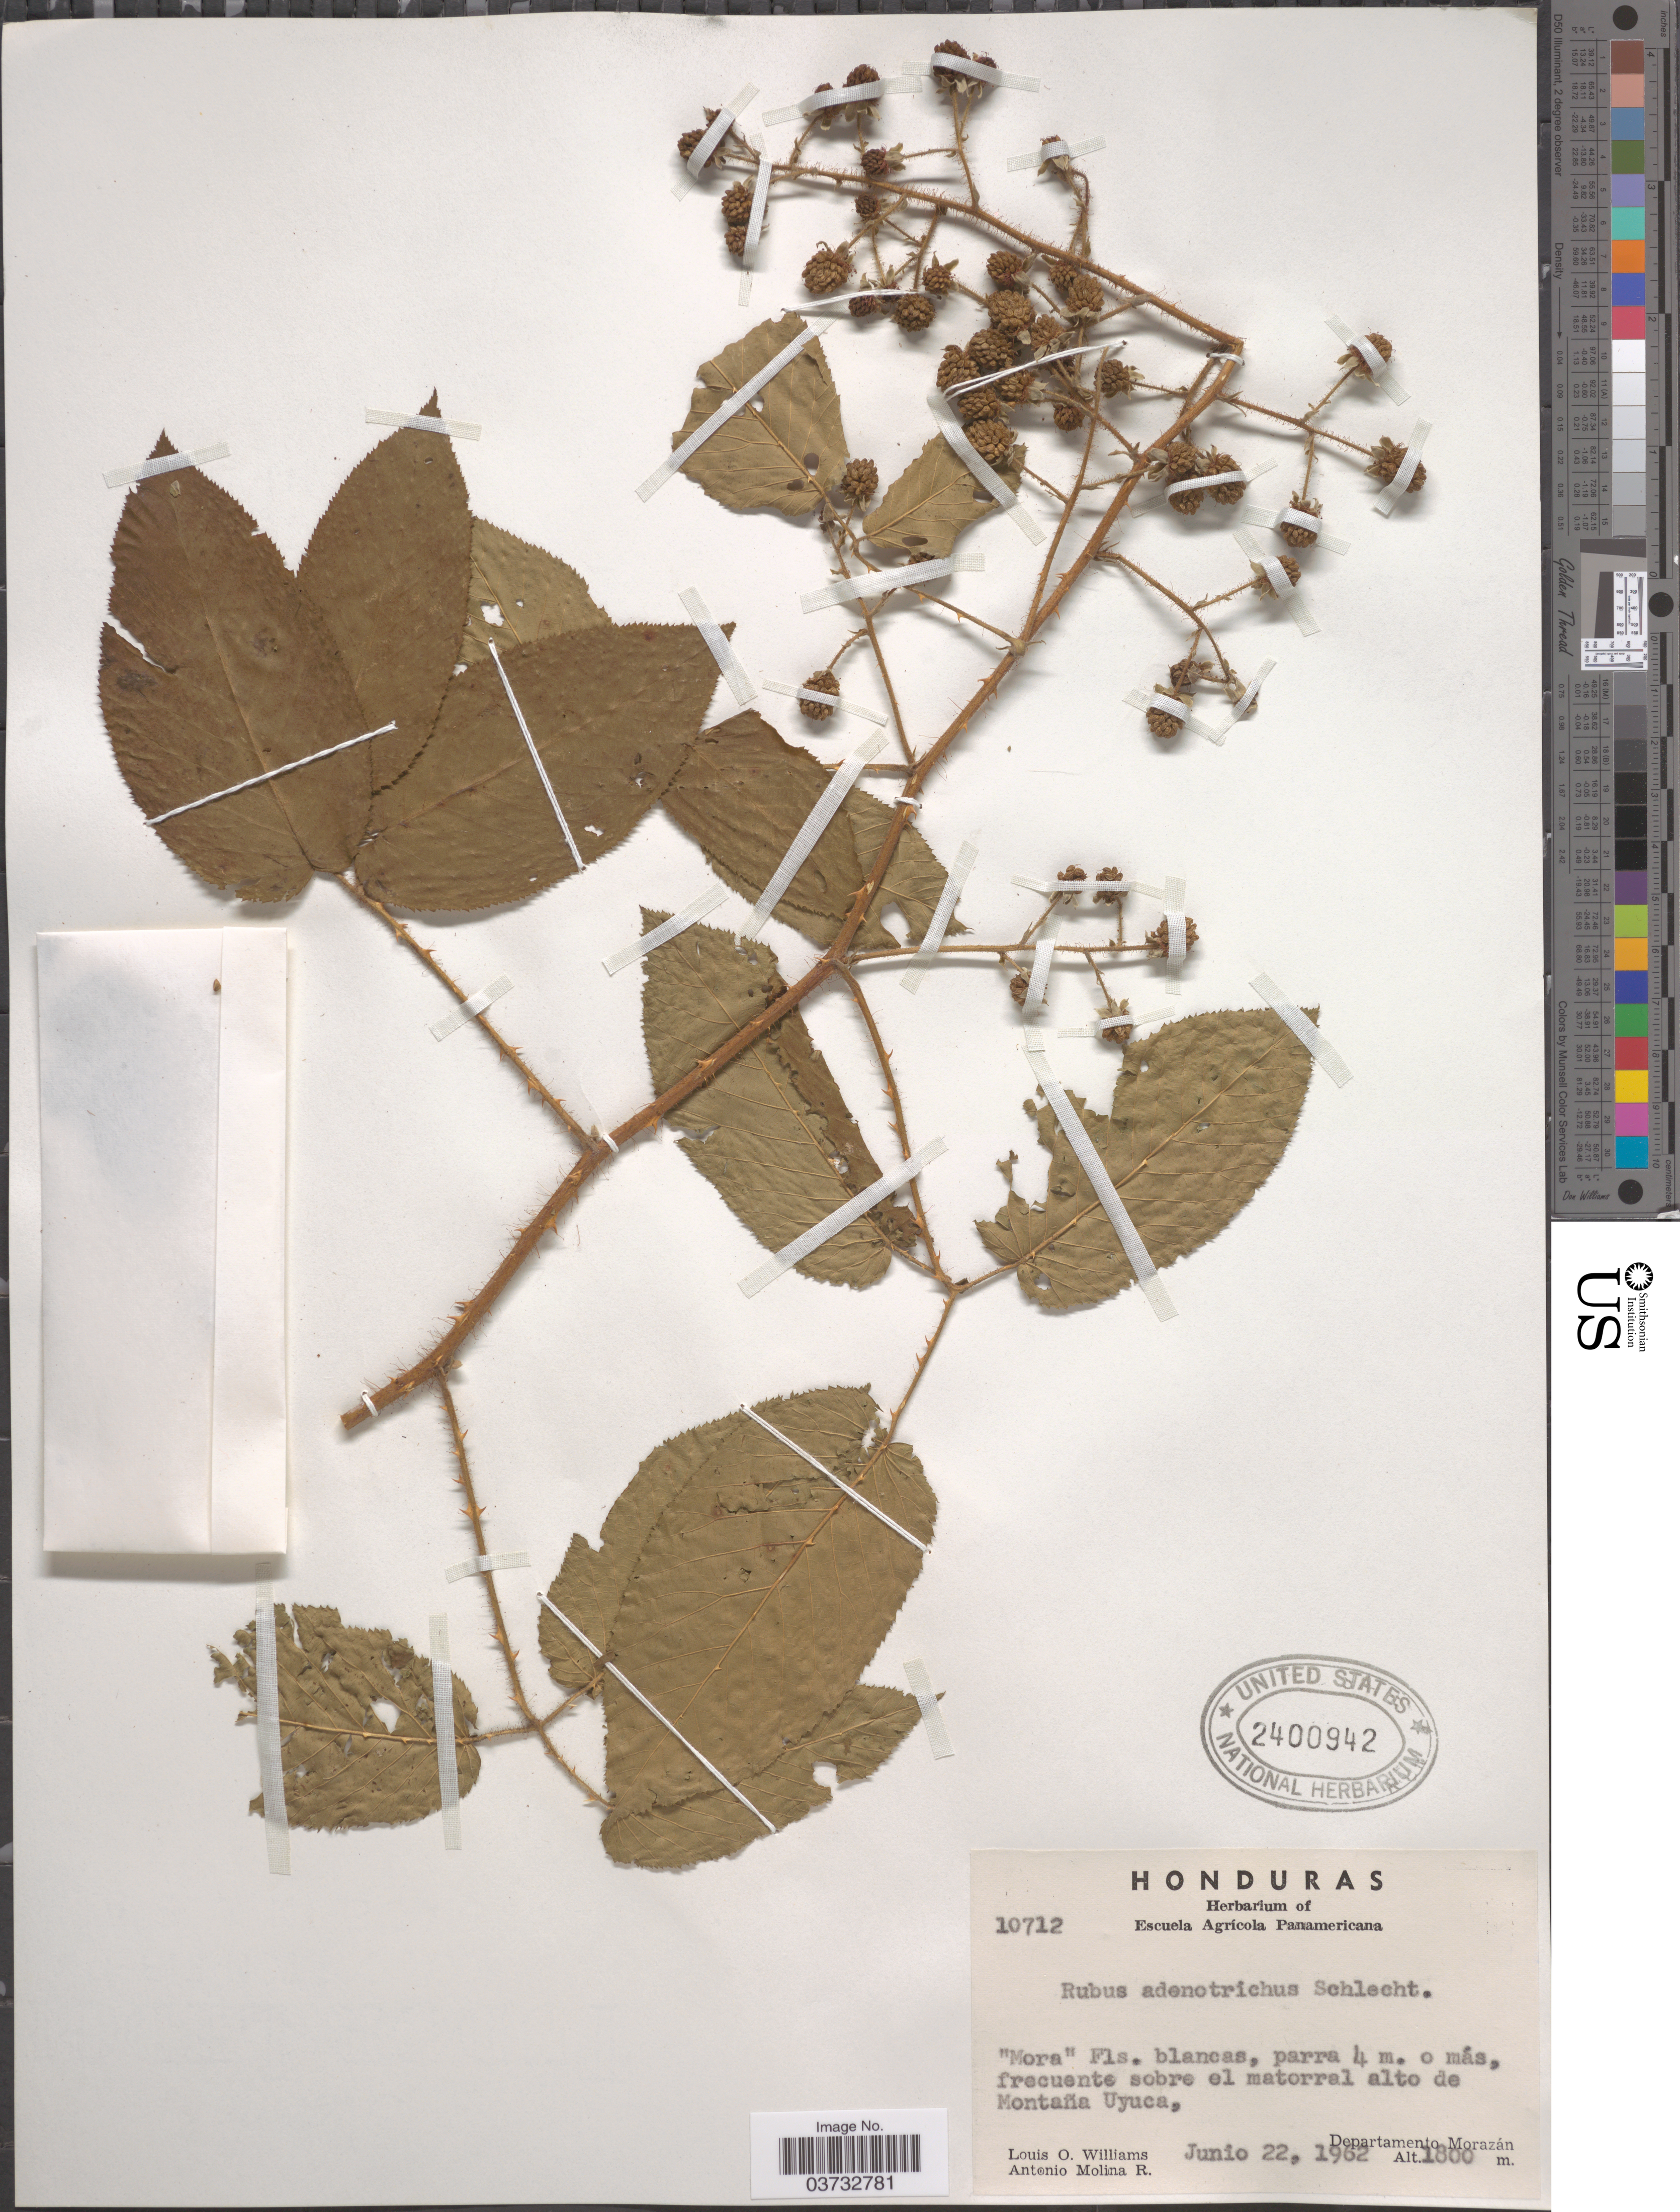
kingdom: Plantae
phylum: Tracheophyta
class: Magnoliopsida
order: Rosales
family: Rosaceae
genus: Rubus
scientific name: Rubus adenotrichos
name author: Schltdl.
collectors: L. O. Williams & A. Molina R.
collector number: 10712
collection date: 1962-06-22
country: Honduras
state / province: Fco. Morazán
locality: Sobre el matorral alto de Montaña Uyuca, Departamento Morazán.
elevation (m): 1800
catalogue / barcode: US 2400942